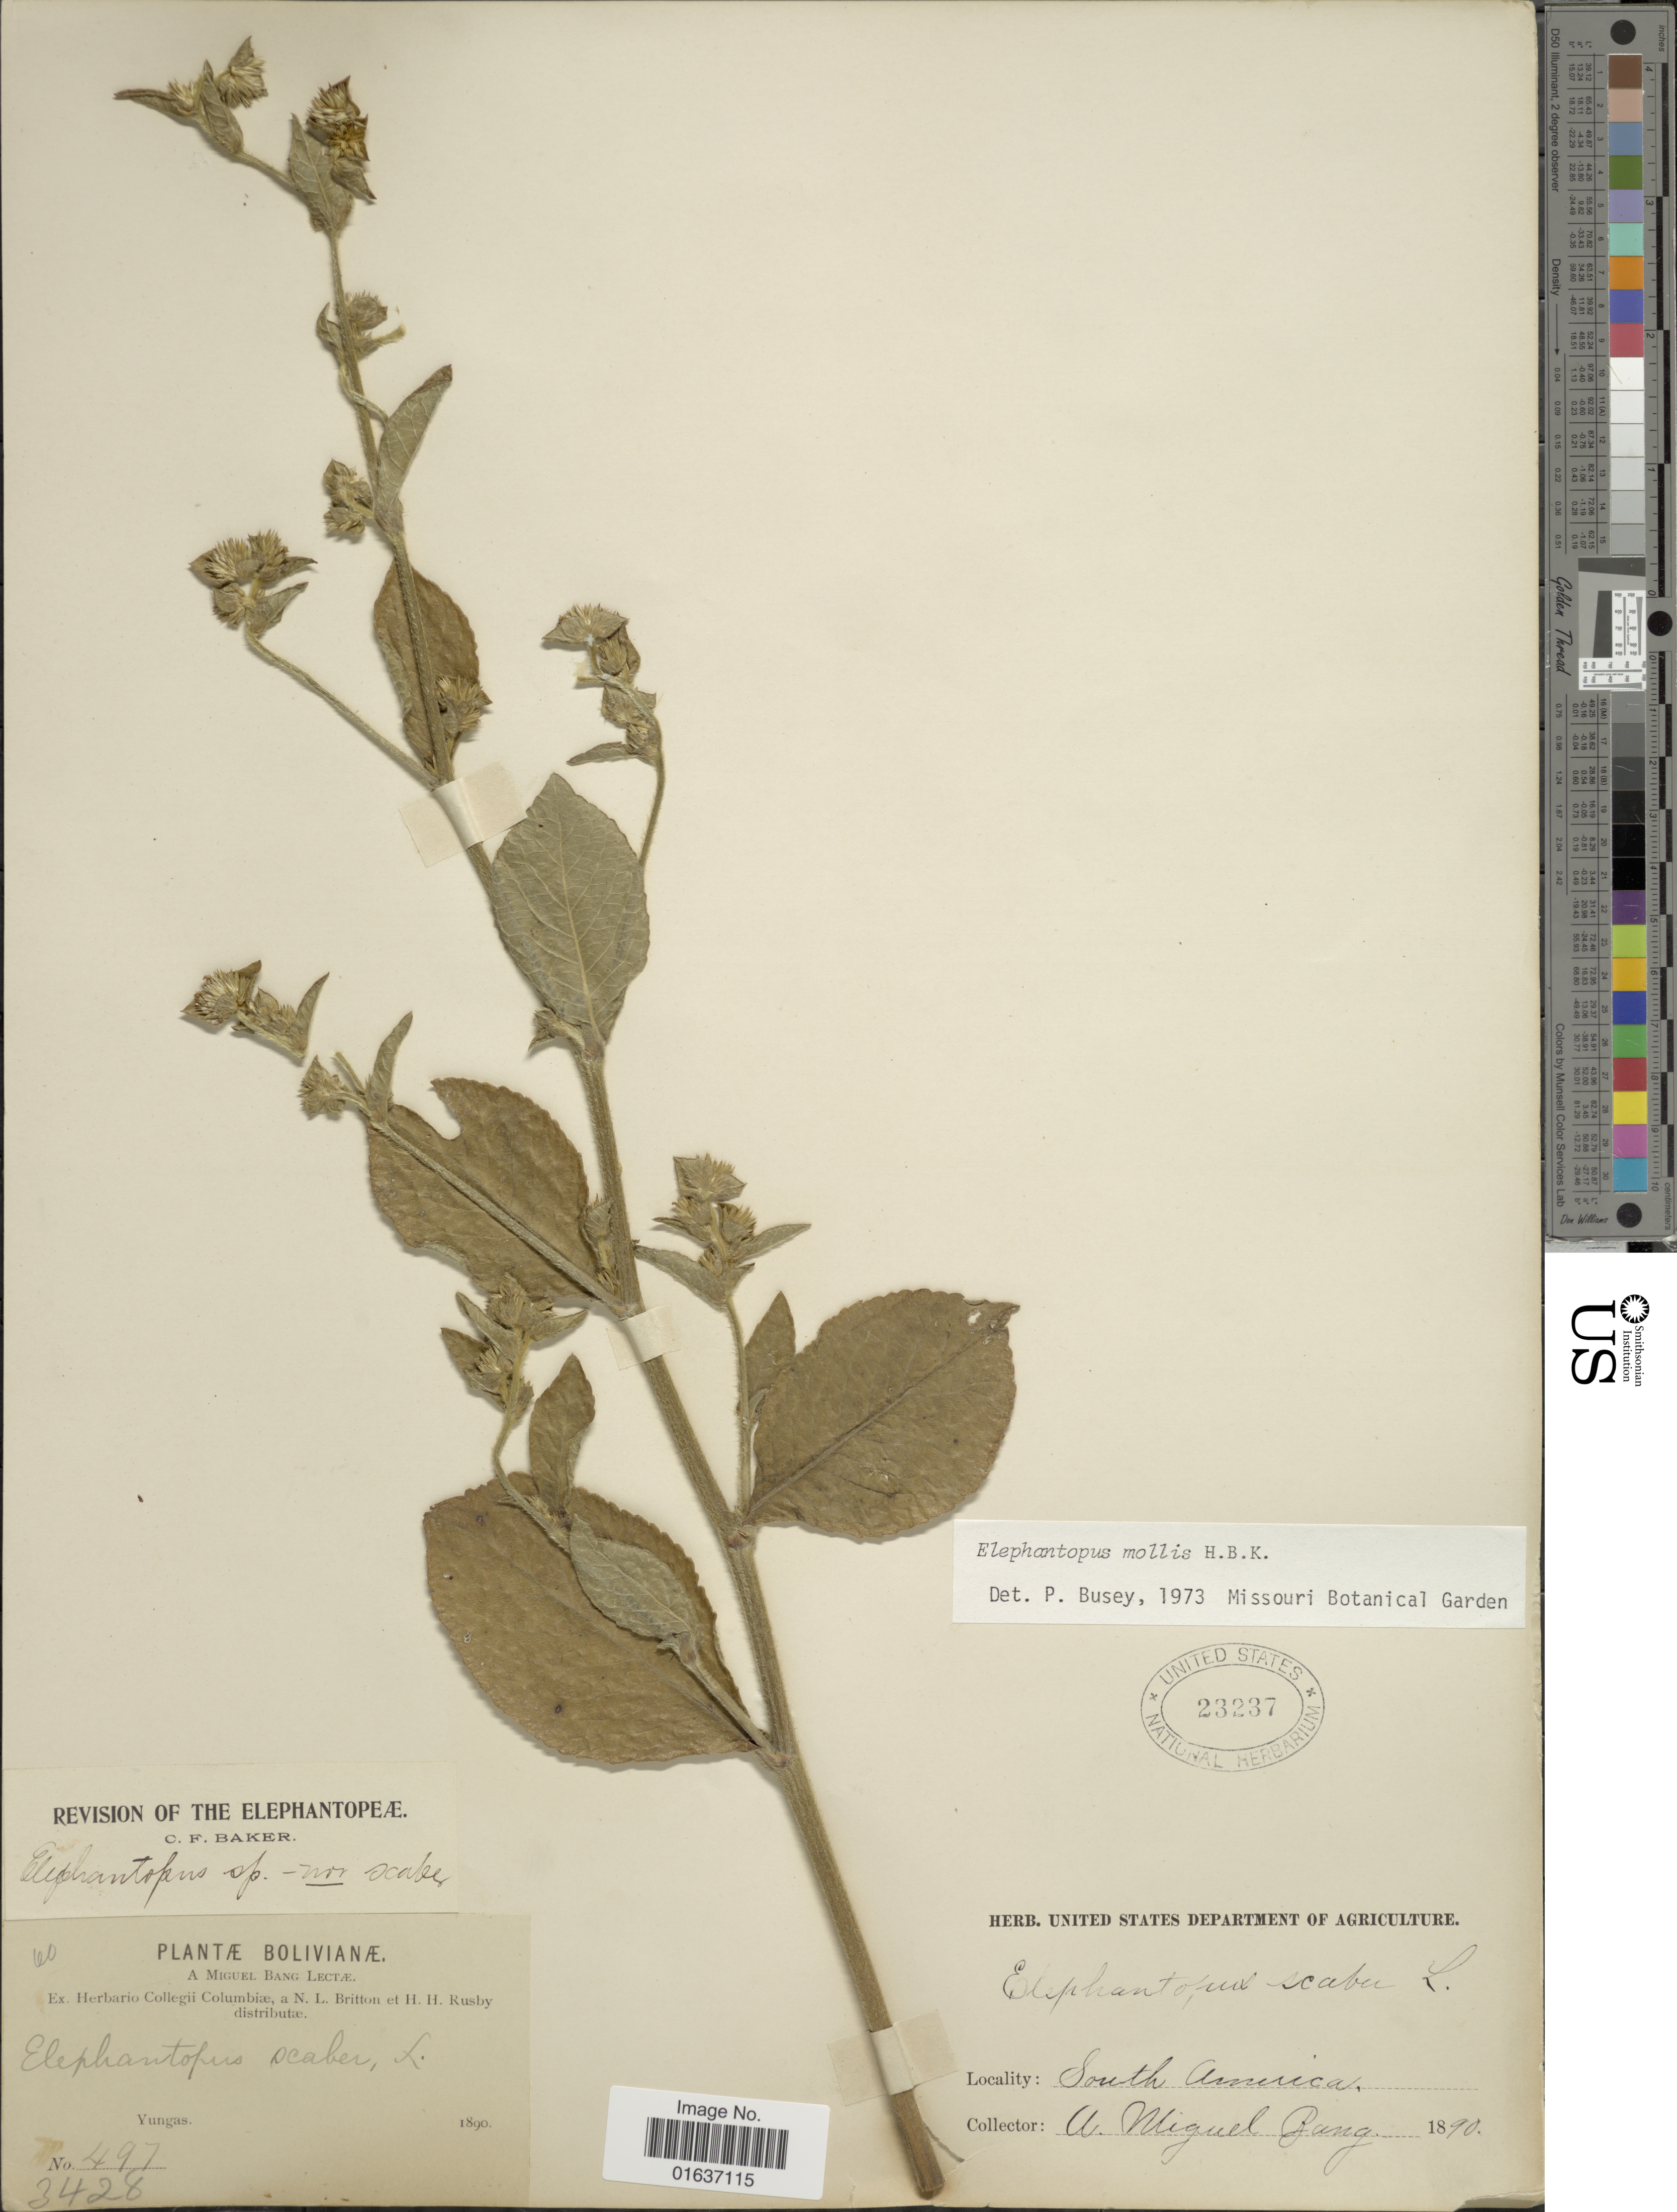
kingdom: Plantae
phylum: Tracheophyta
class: Magnoliopsida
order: Asterales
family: Asteraceae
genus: Elephantopus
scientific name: Elephantopus mollis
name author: Kunth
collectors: M. Bang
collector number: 497/2428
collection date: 1890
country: Bolivia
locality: Yungas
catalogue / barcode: US 23237